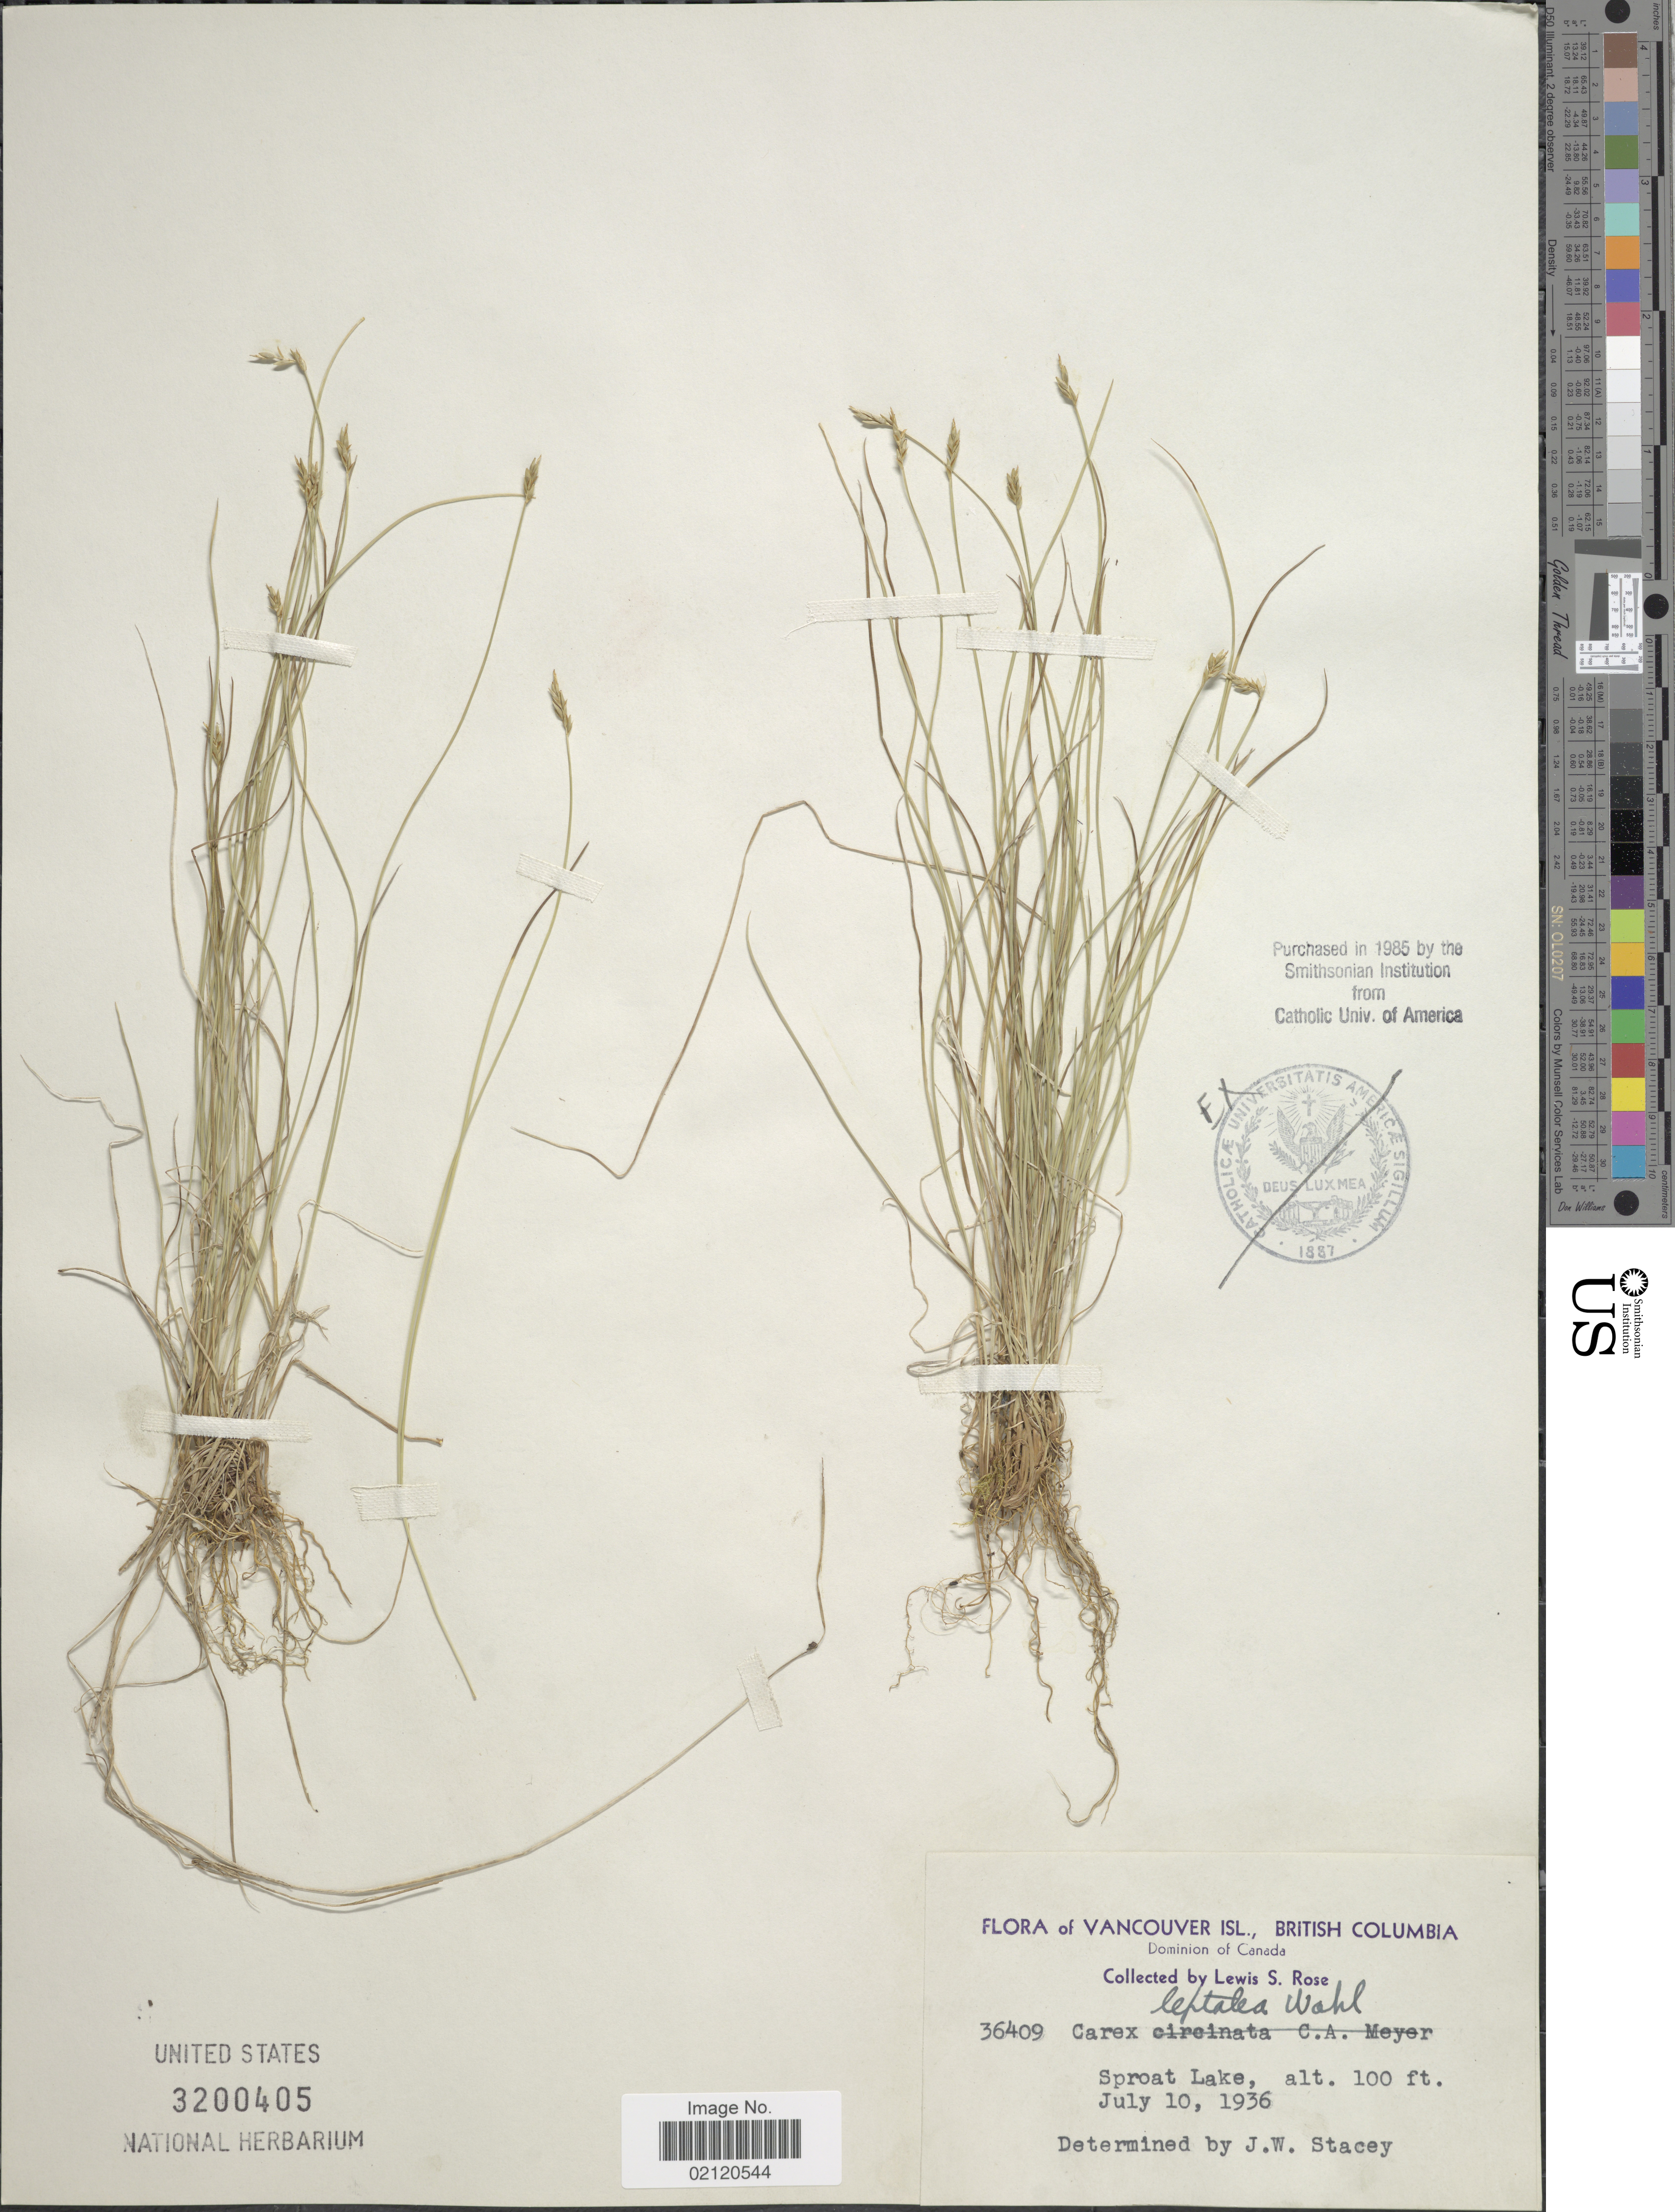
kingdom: Plantae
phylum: Tracheophyta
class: Liliopsida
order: Poales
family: Cyperaceae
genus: Carex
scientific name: Carex leptalea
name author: Wahlenb.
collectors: L. S. Rose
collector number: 36409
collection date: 1936-07-10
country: Canada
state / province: British Columbia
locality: Vancouver Island, Sproat Lake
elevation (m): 30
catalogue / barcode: US 3200405